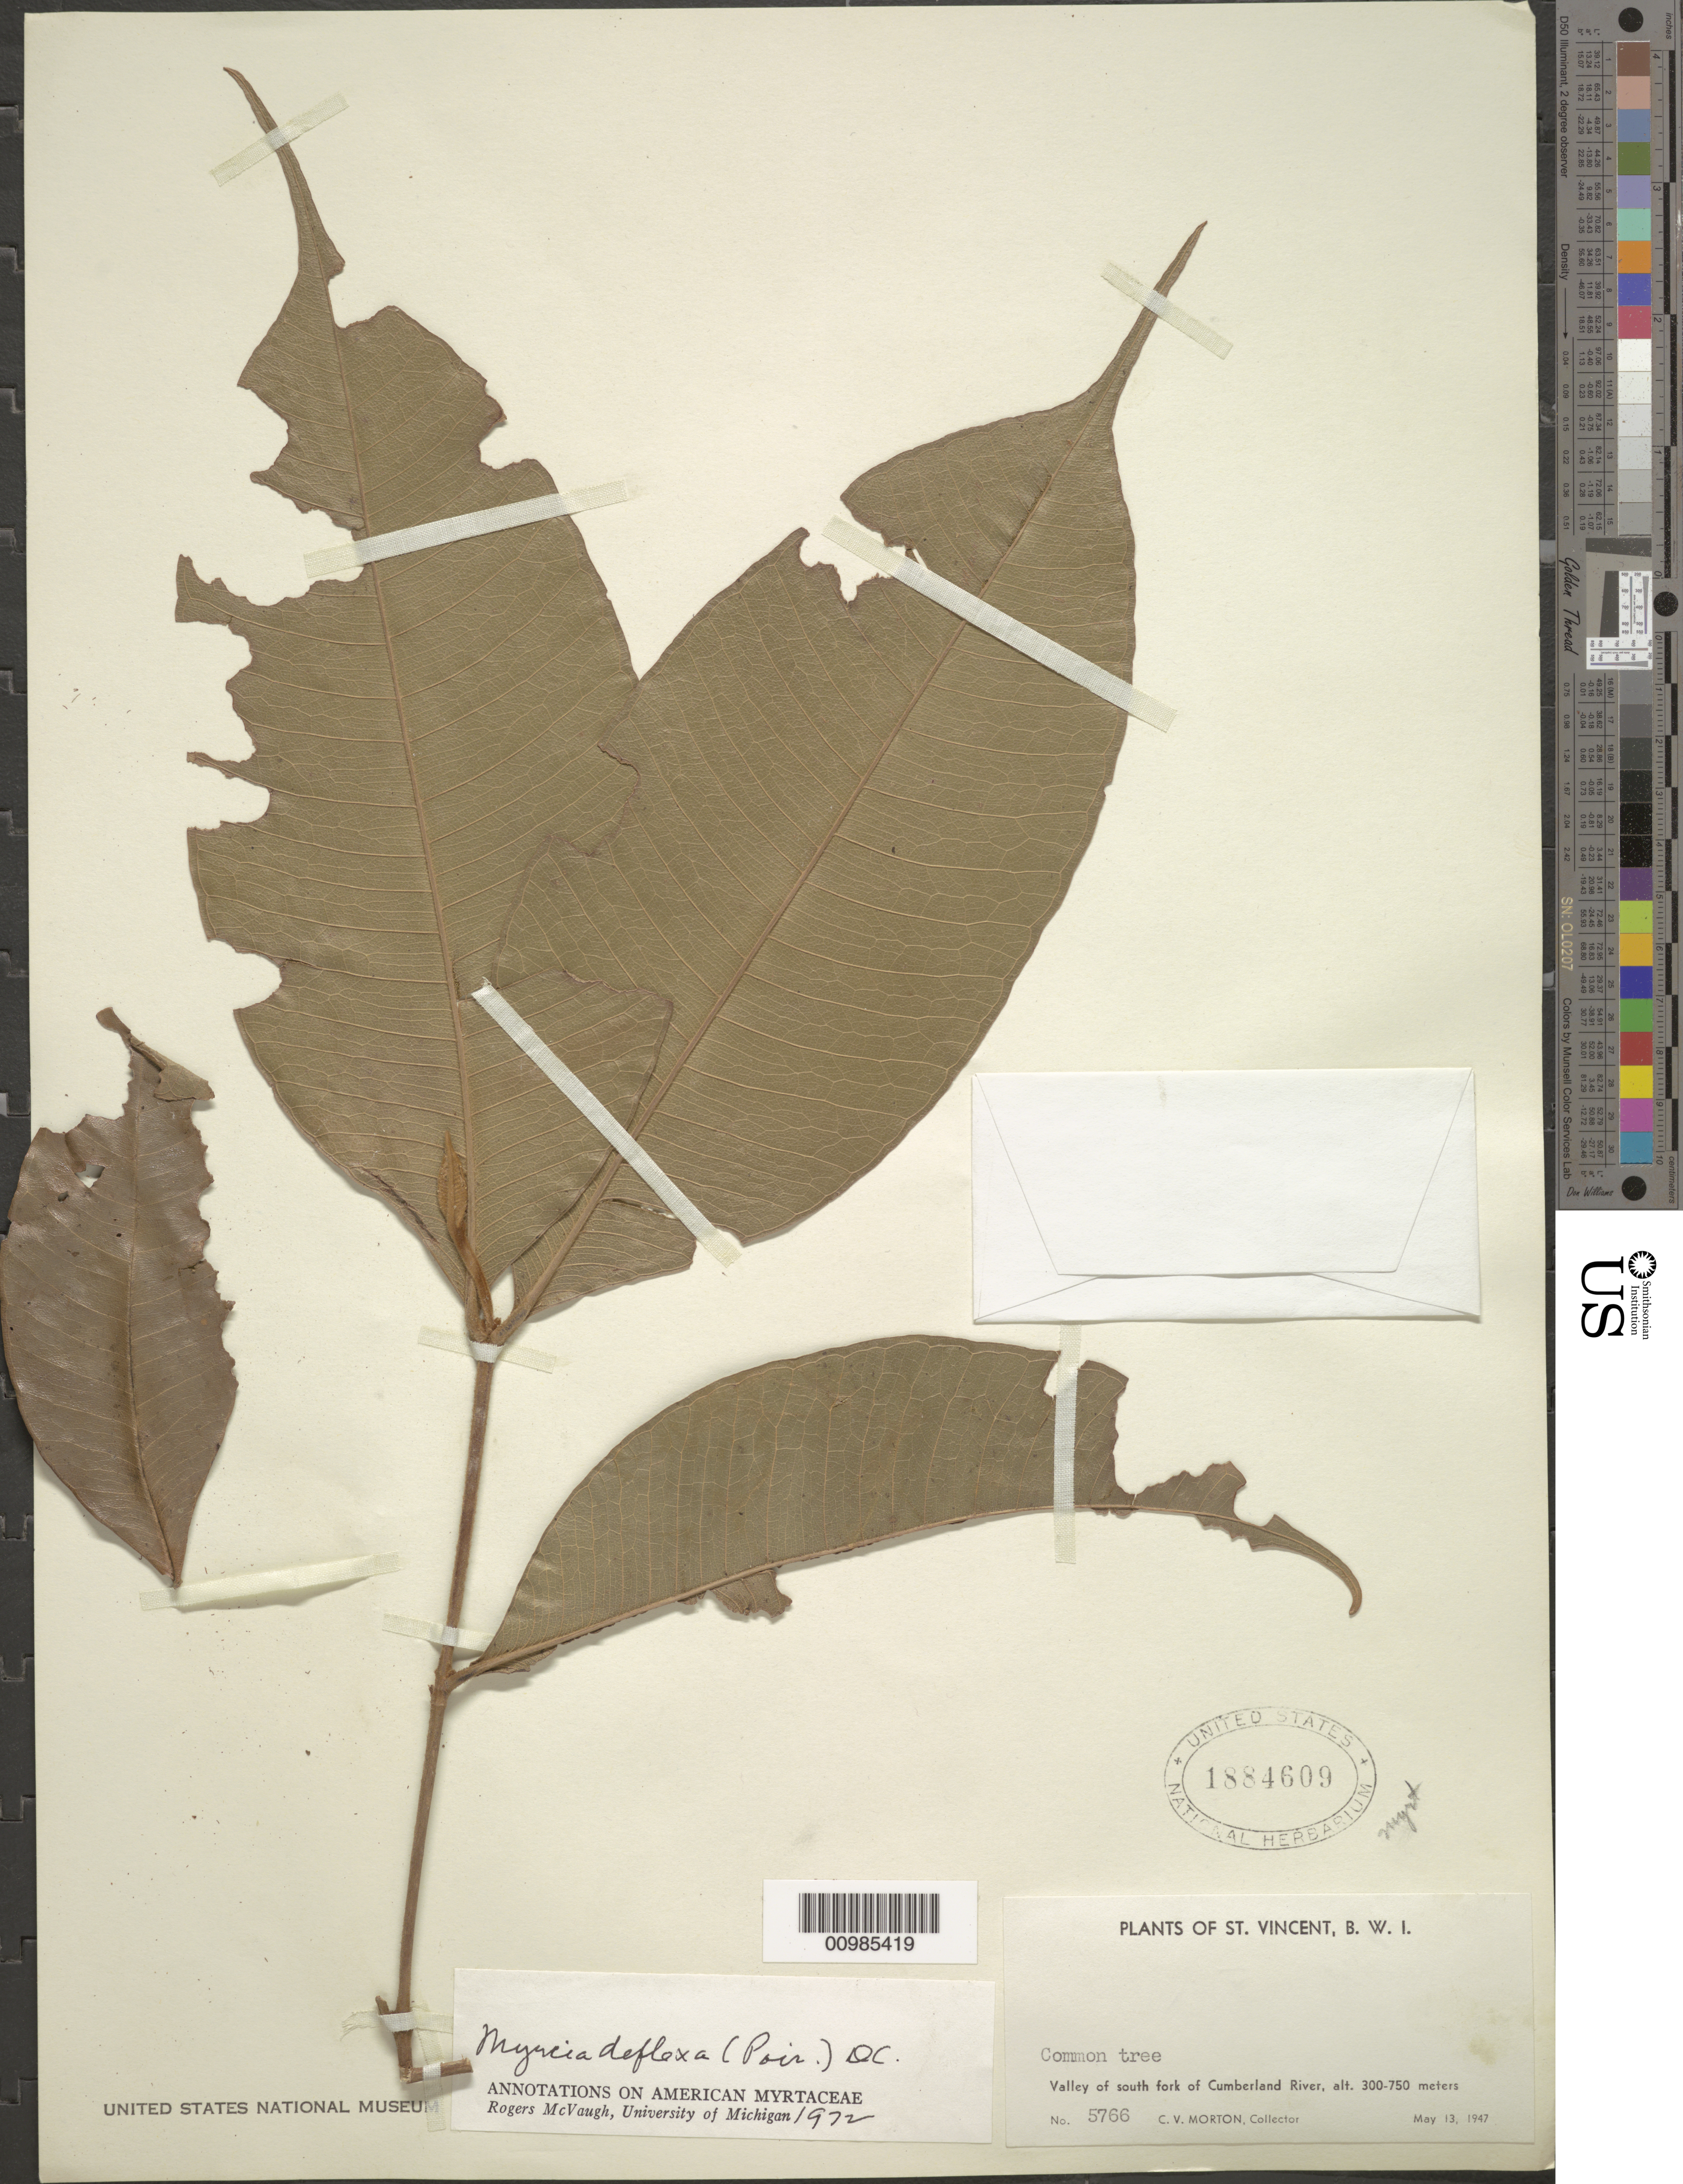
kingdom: Plantae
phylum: Tracheophyta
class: Magnoliopsida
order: Myrtales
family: Myrtaceae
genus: Myrcia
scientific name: Myrcia deflexa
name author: (Poir.) DC.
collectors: C. V. Morton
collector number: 5766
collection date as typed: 13 May 1947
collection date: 1947-05-13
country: St. Vincent - Grenadines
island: St. Vincent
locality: Valley of south fork of Cumberland River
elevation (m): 300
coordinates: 0 N, 0 E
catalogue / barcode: US 1884609